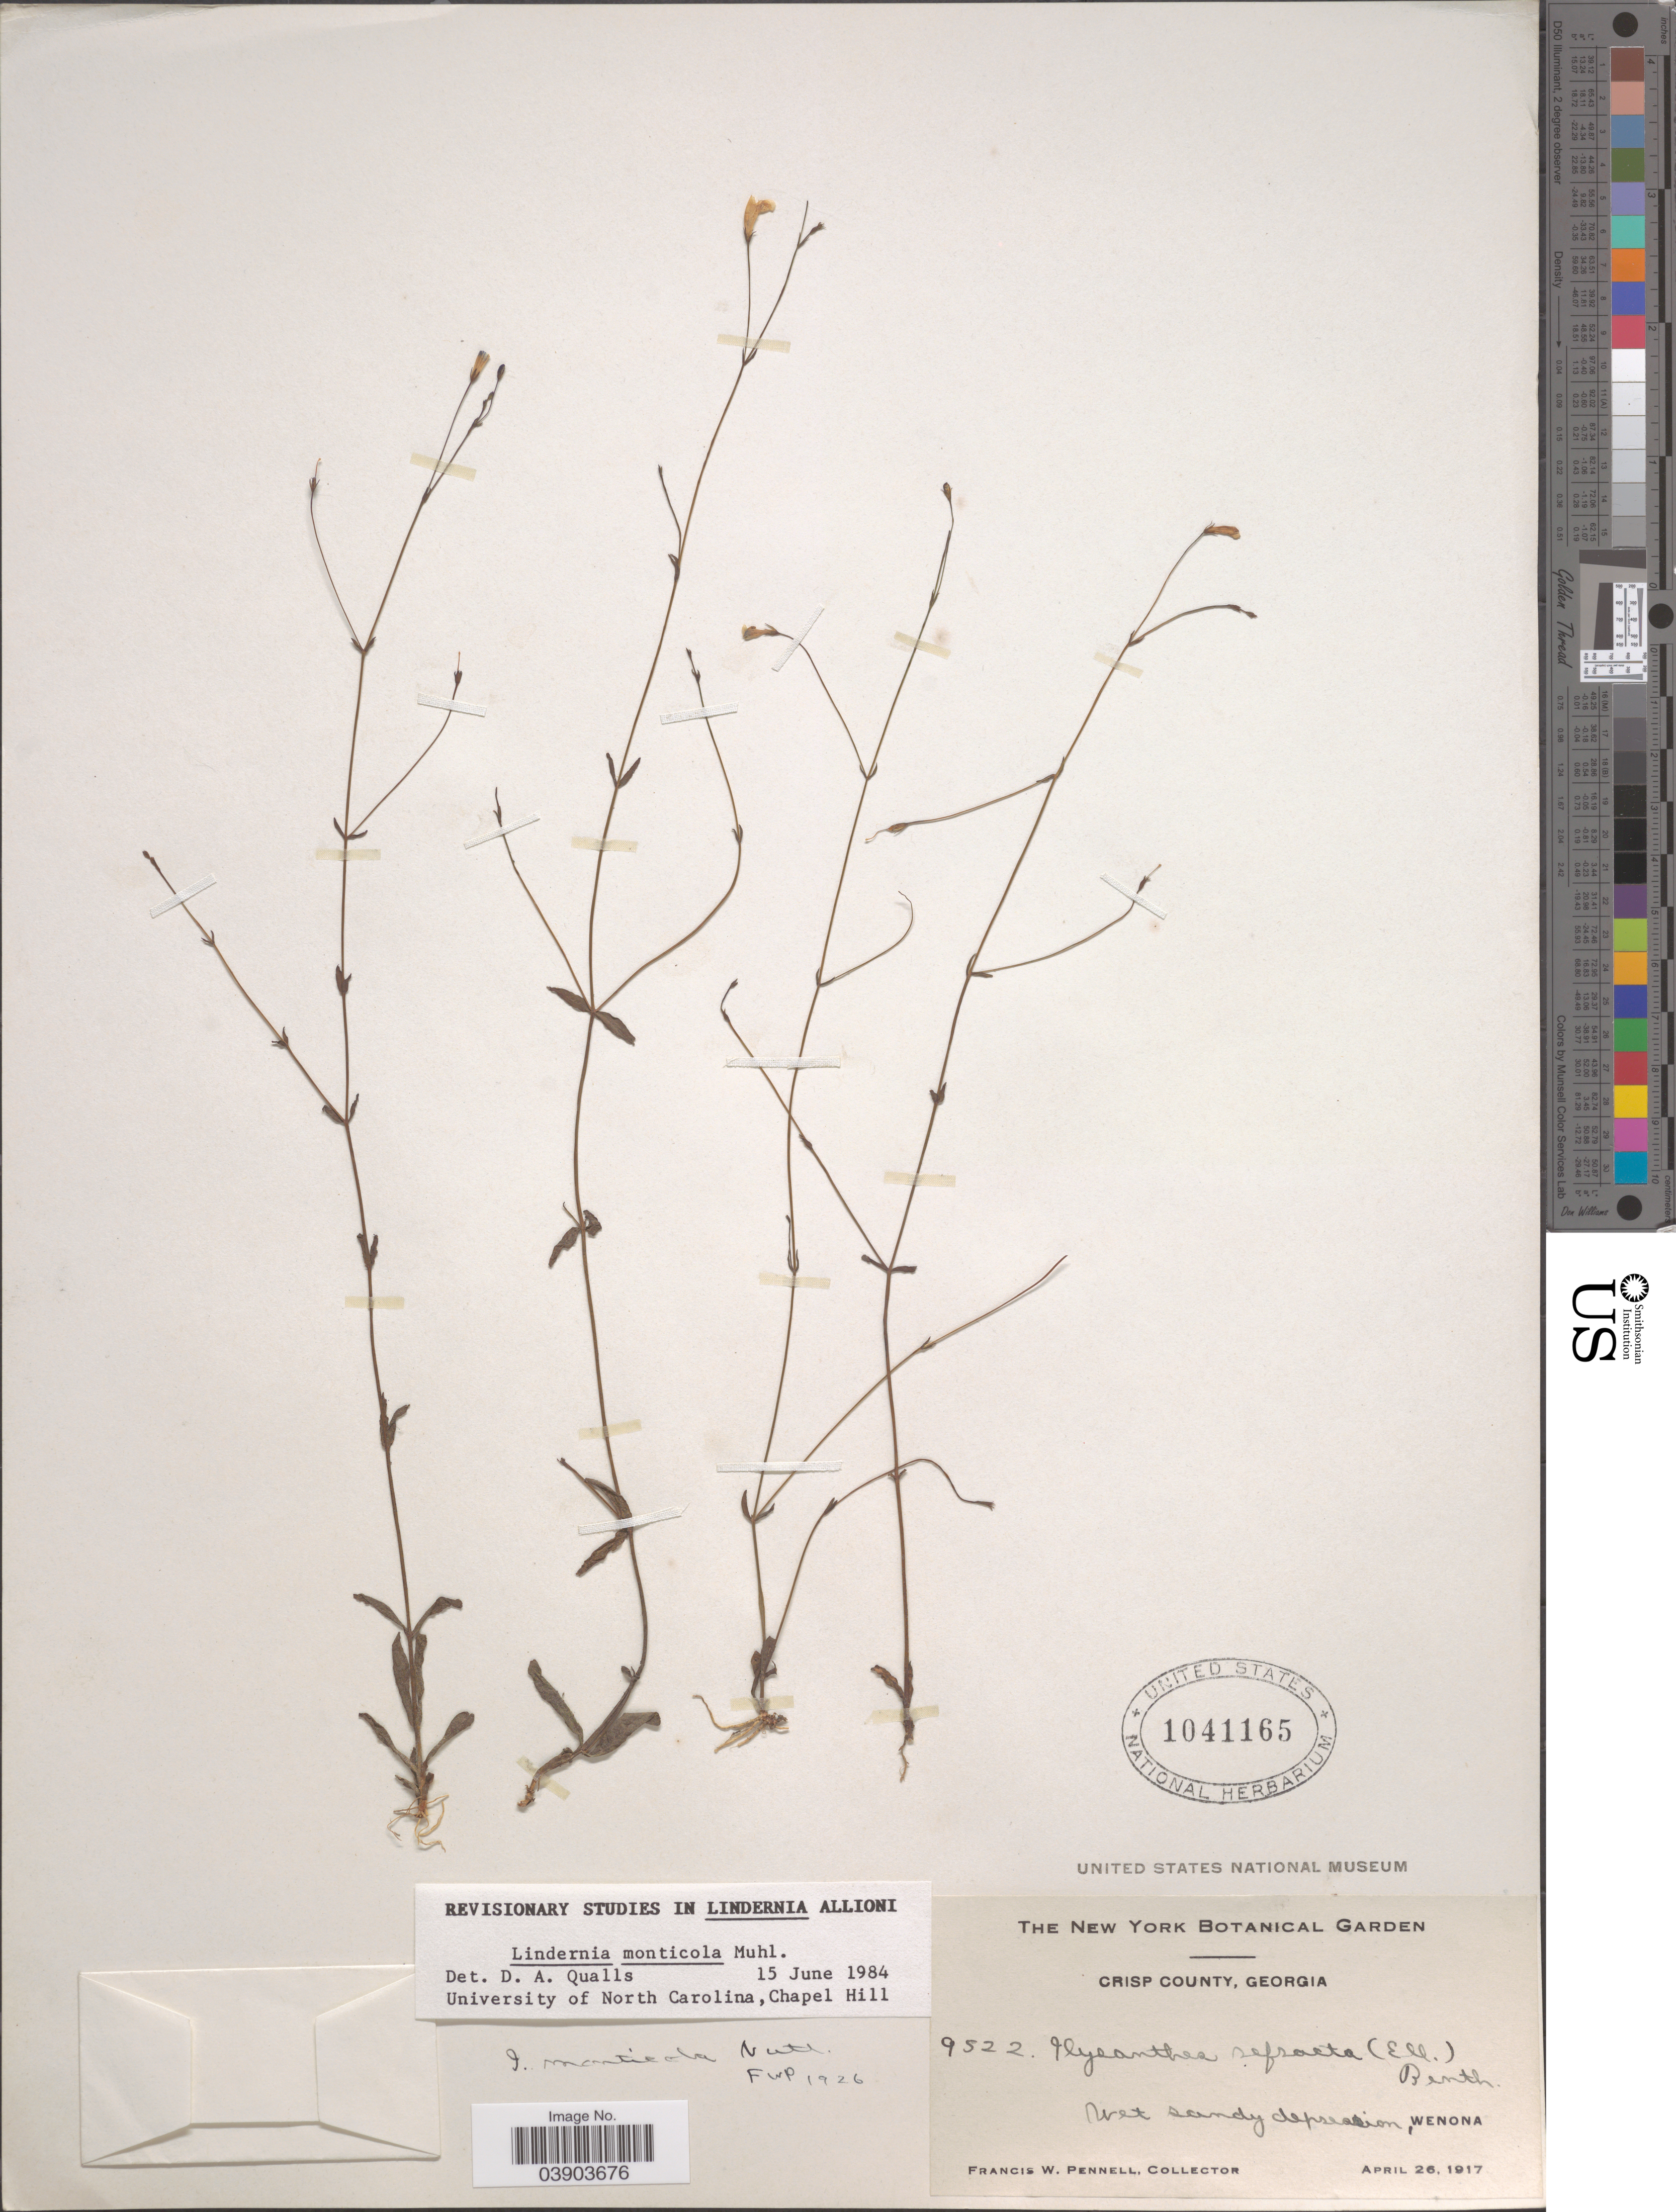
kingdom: Plantae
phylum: Tracheophyta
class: Magnoliopsida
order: Lamiales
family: Linderniaceae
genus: Lindernia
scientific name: Lindernia monticola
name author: Nutt.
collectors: F. W. Pennell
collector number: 9522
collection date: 1917-04-26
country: United States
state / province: Georgia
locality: Crisp County. Wenona.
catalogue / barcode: US 1041165